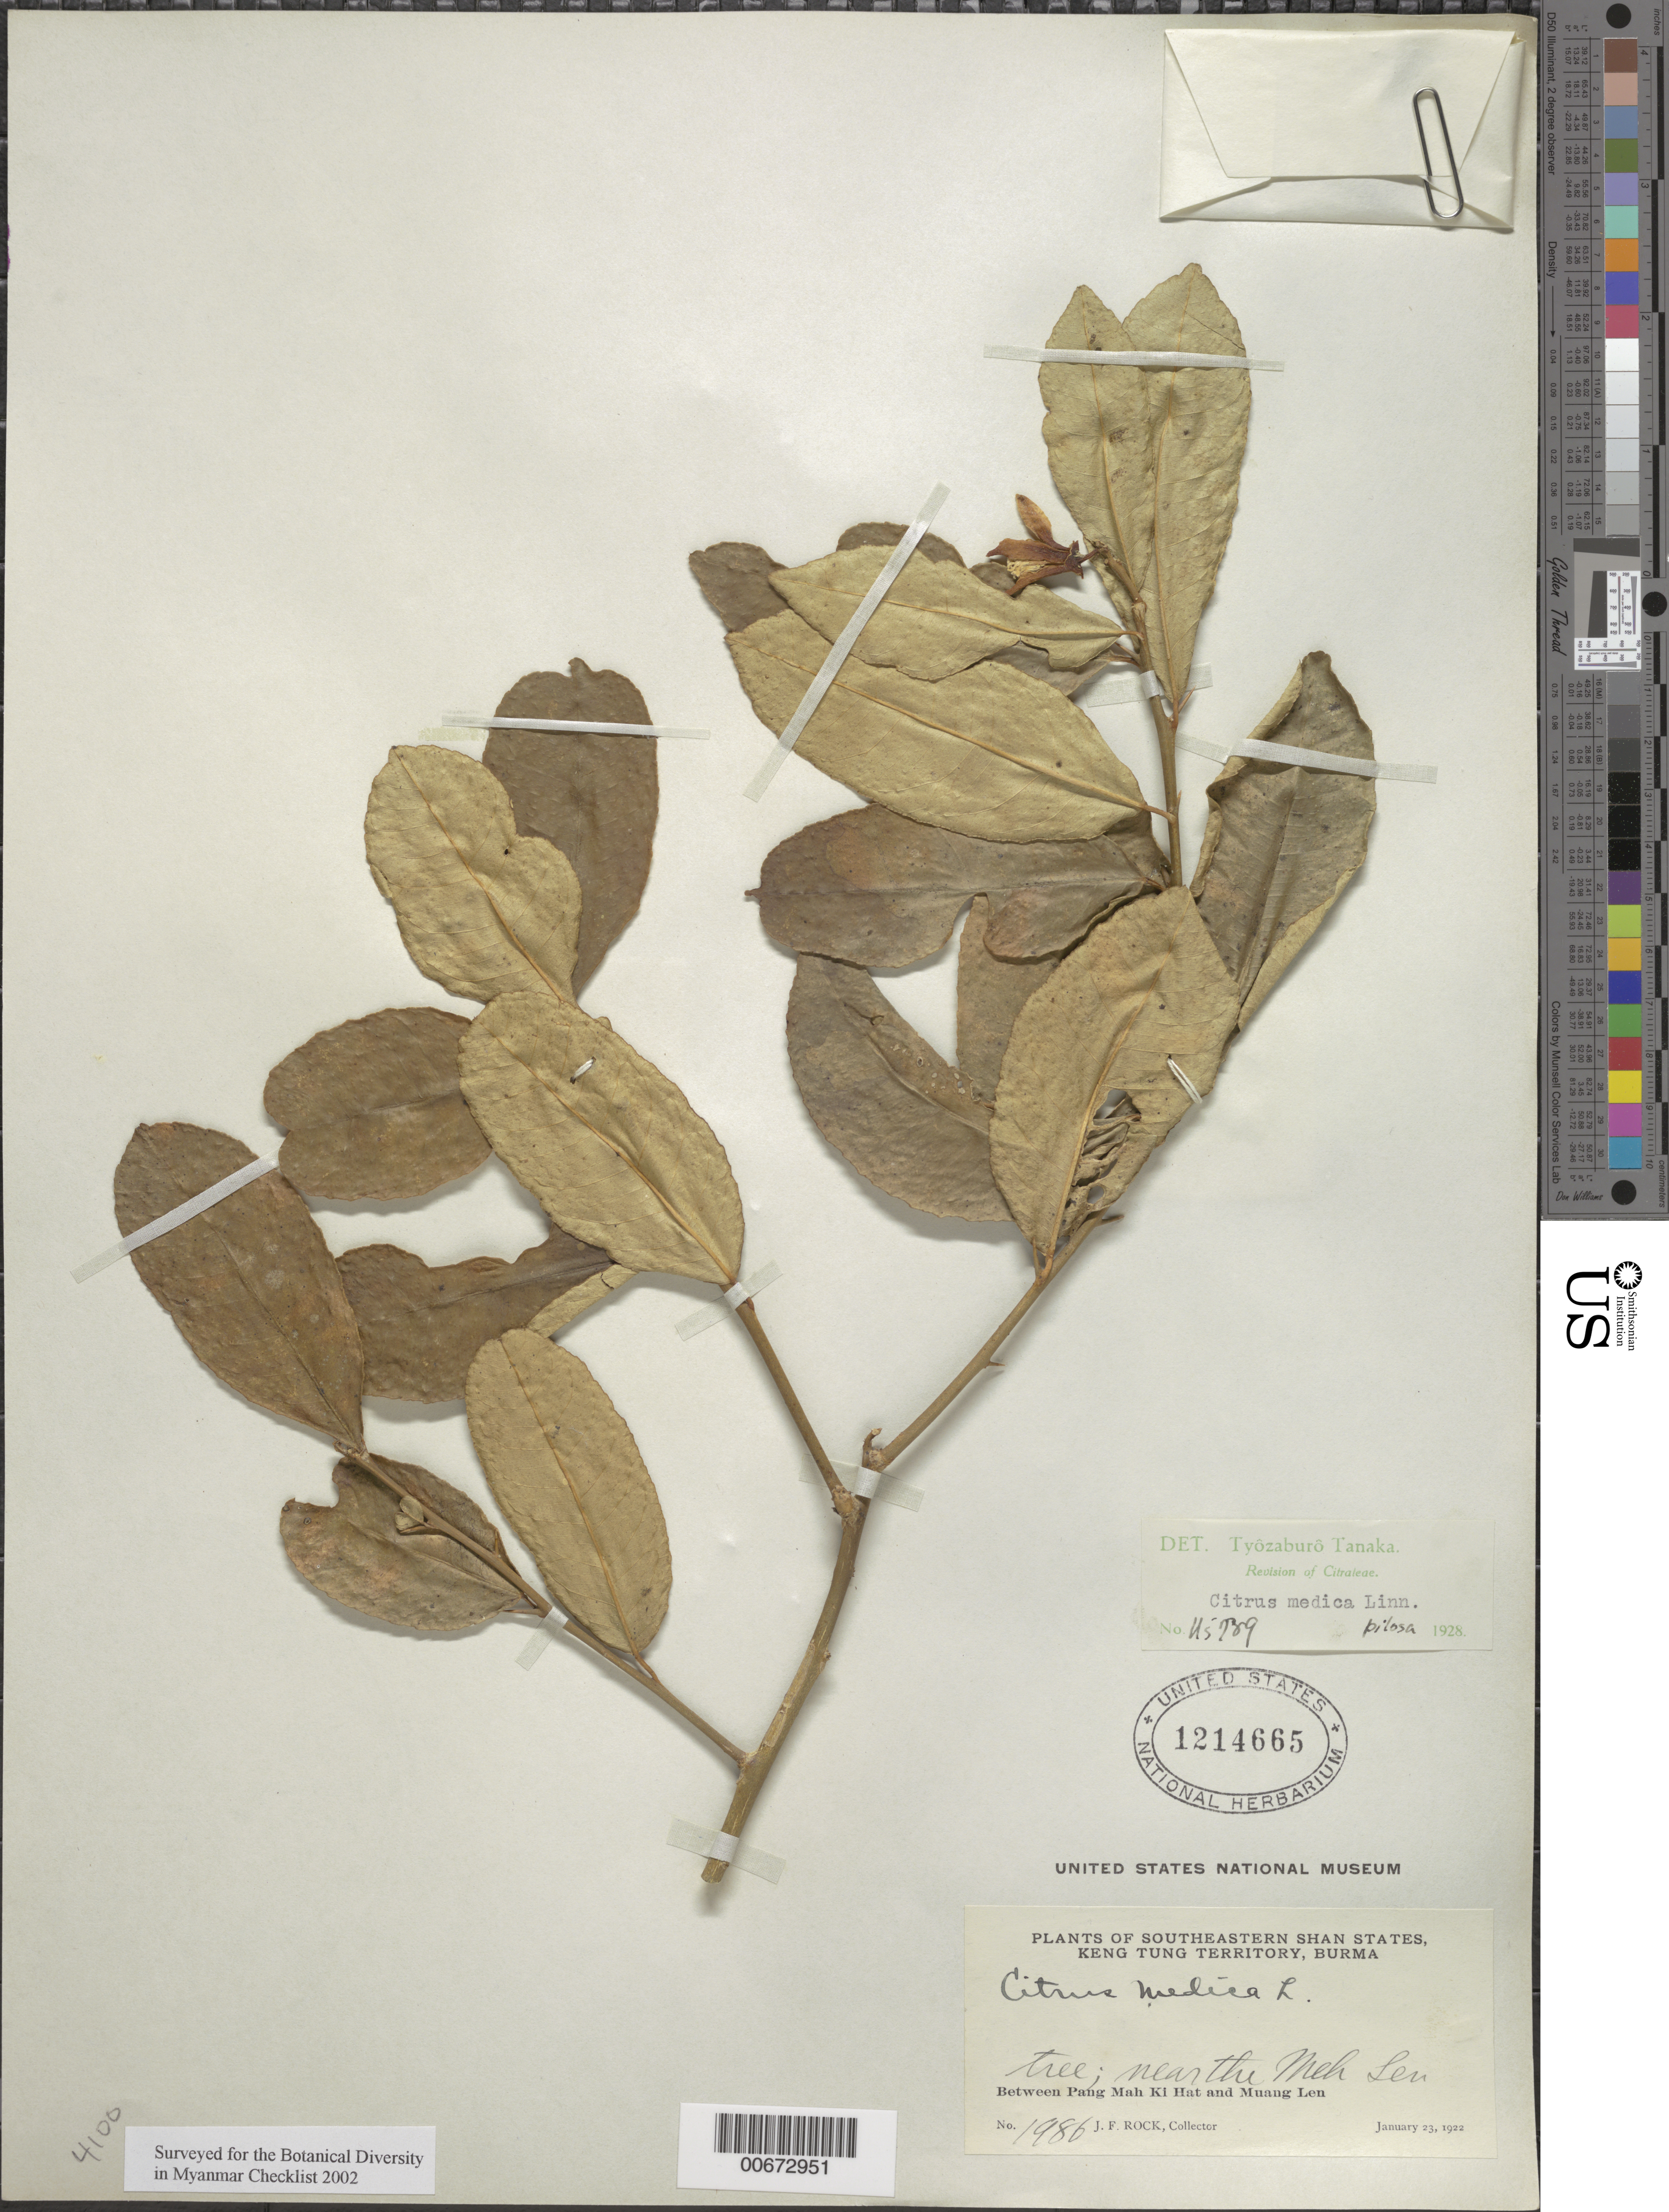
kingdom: Plantae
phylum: Tracheophyta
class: Magnoliopsida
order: Sapindales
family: Rutaceae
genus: Citrus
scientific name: Citrus medica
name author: L.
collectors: J. F. Rock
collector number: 1986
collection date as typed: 23 Jan 1922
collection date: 1922-01-23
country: Myanmar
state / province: Shan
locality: Keng Tung Territory, between Pang Mah Ki Hat and Muang Len.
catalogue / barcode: US 1214665